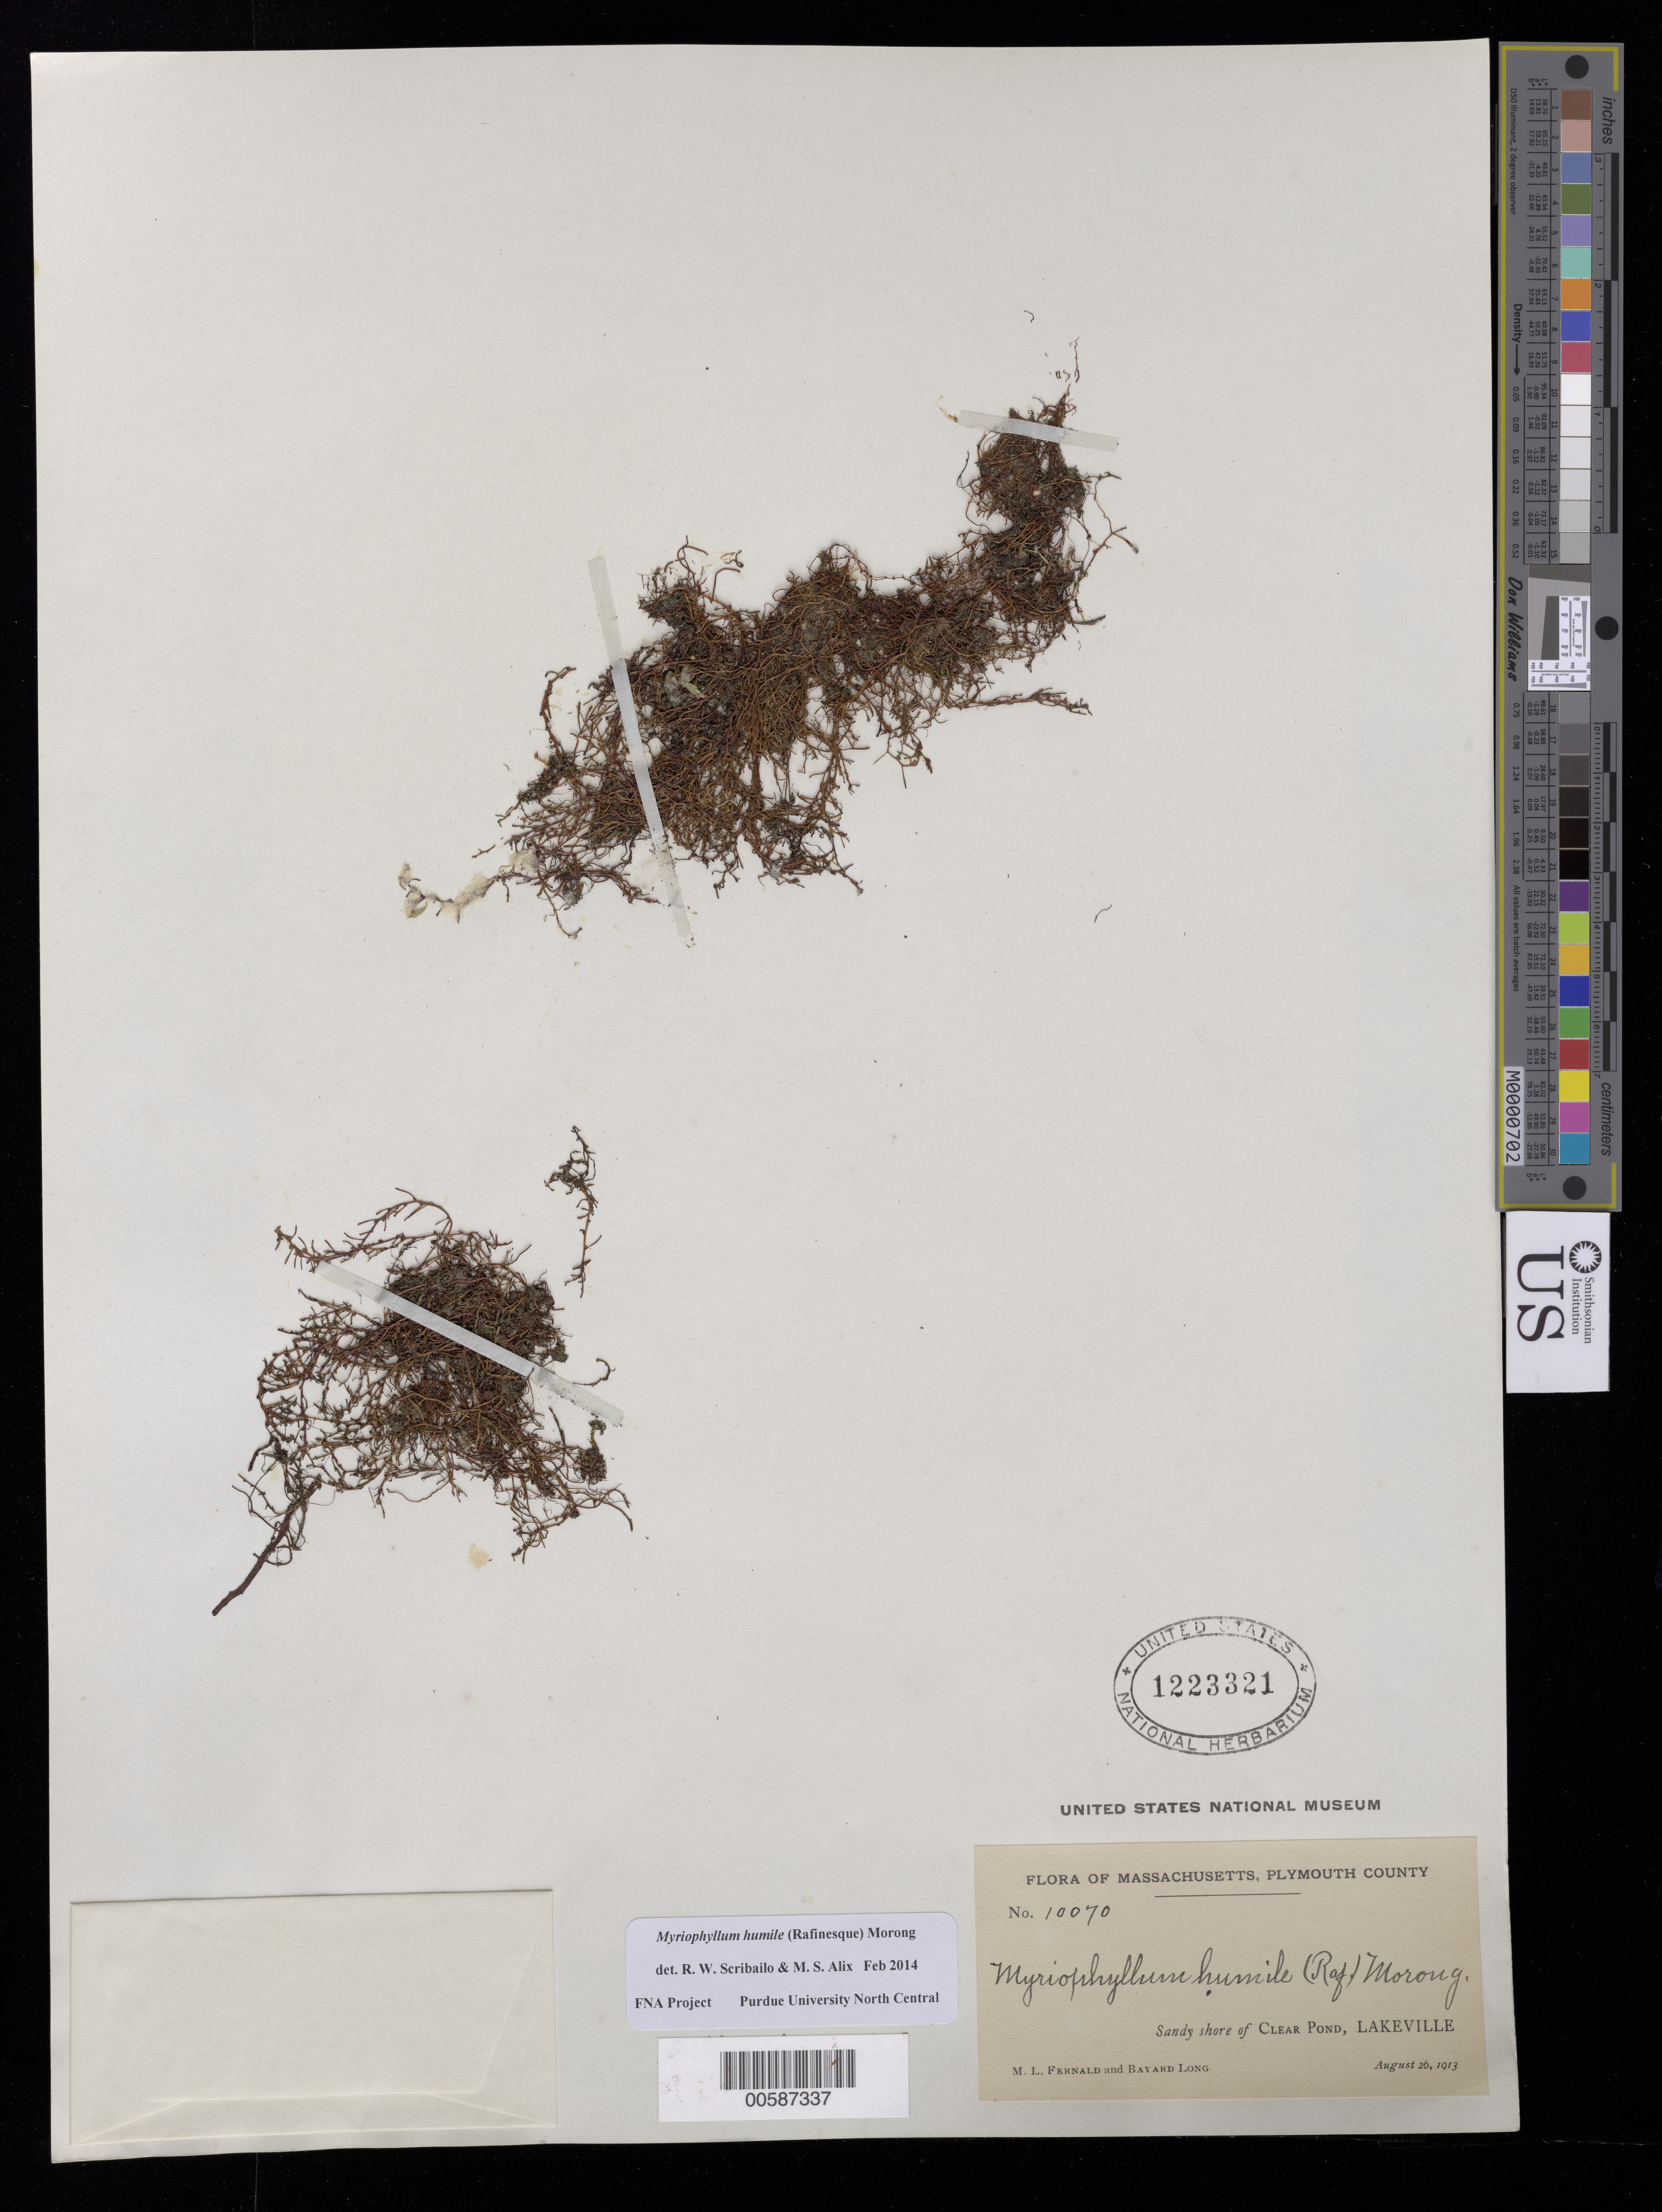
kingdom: Plantae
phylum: Tracheophyta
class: Magnoliopsida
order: Saxifragales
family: Haloragaceae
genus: Myriophyllum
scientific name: Myriophyllum humile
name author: (Raf.) Morong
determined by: Scribailo, R. W.; Alix, M. S.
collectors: M. L. Fernald & B. Long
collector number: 10070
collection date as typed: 26 Aug 1913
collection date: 1913-08-26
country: United States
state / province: Massachusetts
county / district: Plymouth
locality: Clear Pond, Lakeville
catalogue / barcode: US 1223321